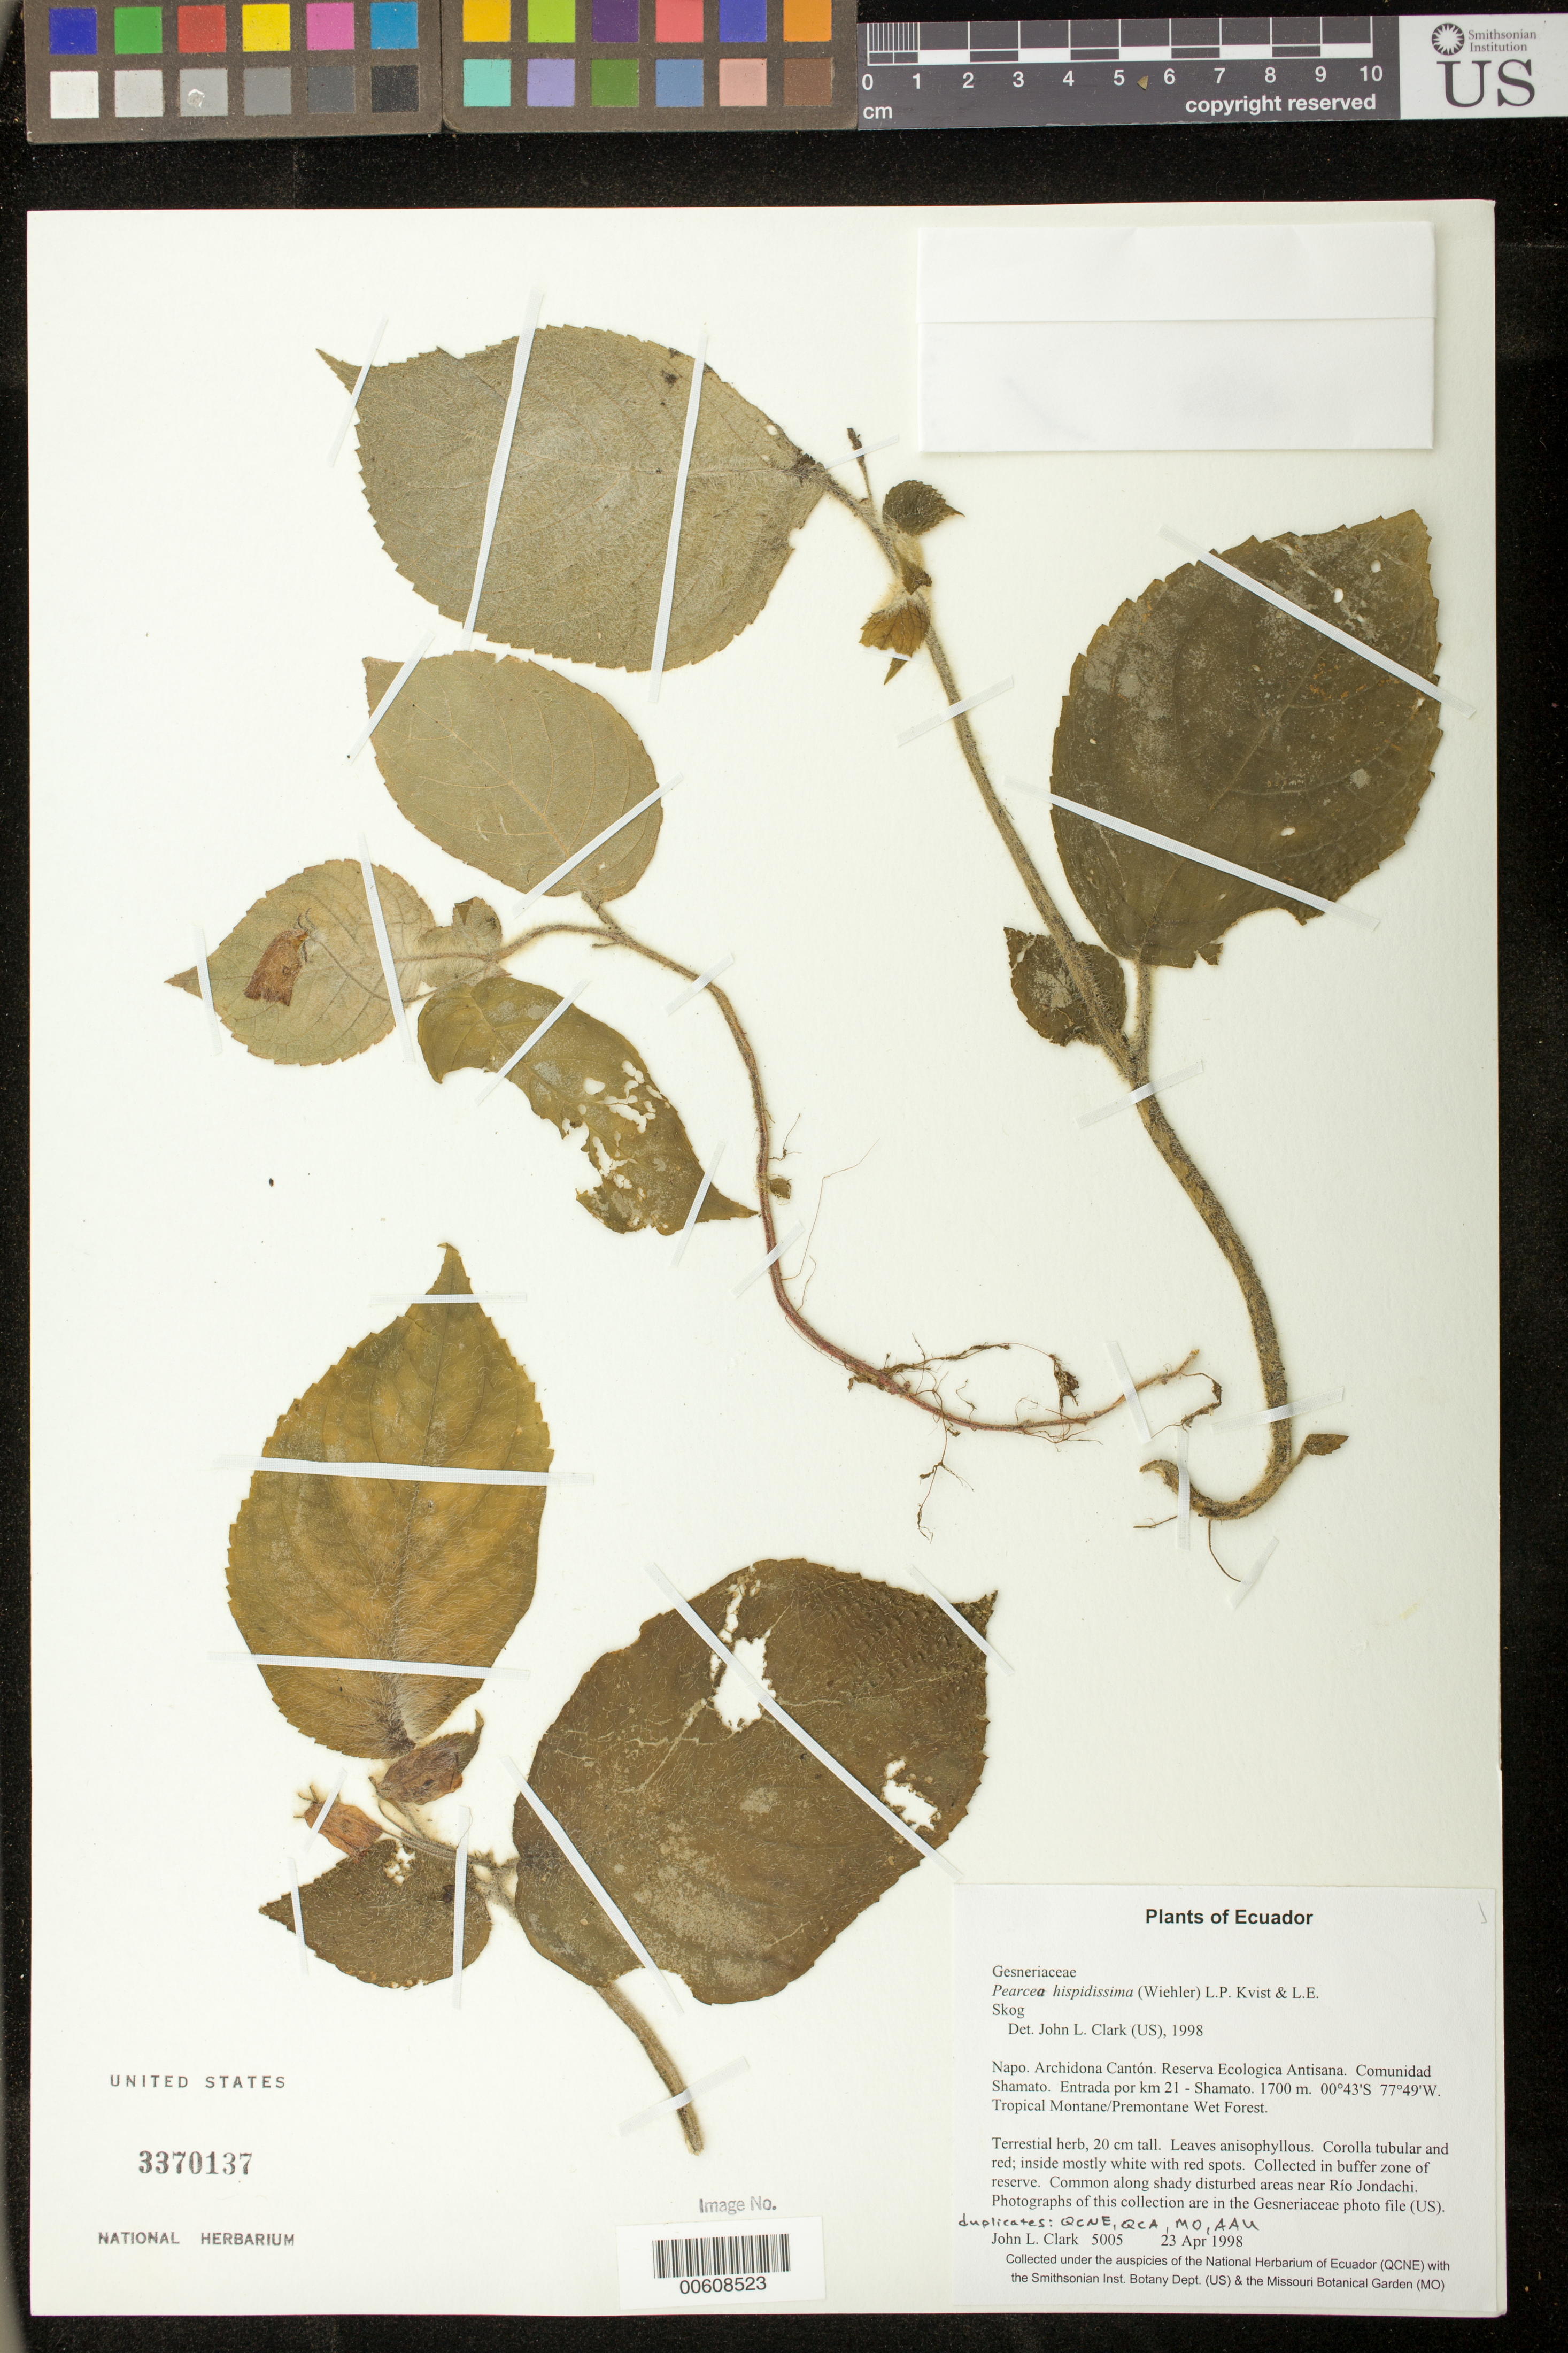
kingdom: Plantae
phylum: Tracheophyta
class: Magnoliopsida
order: Lamiales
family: Gesneriaceae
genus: Pearcea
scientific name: Pearcea hispidissima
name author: (Wiehler) L.P. Kvist & L.E. Skog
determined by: Clark, J. L., (SEL), The Marie Selby Botanical Garden (UNITED STATES)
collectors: J. L. Clark, E. Narváez & T. Pauchi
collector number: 5005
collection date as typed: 23 Apr 1998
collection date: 1998-04-23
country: Ecuador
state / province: Napo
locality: Archidona Cantón. Reserva Ecologica Antisana. Comunidad Shamato. Entrada por km 21 - Shamato. Collected in buffer zone of reserve.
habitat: Tropical Montane/Premontane Wet Forest. Common along shady disturbed areas near Río Jondachi.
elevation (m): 1700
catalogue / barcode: US 3370137